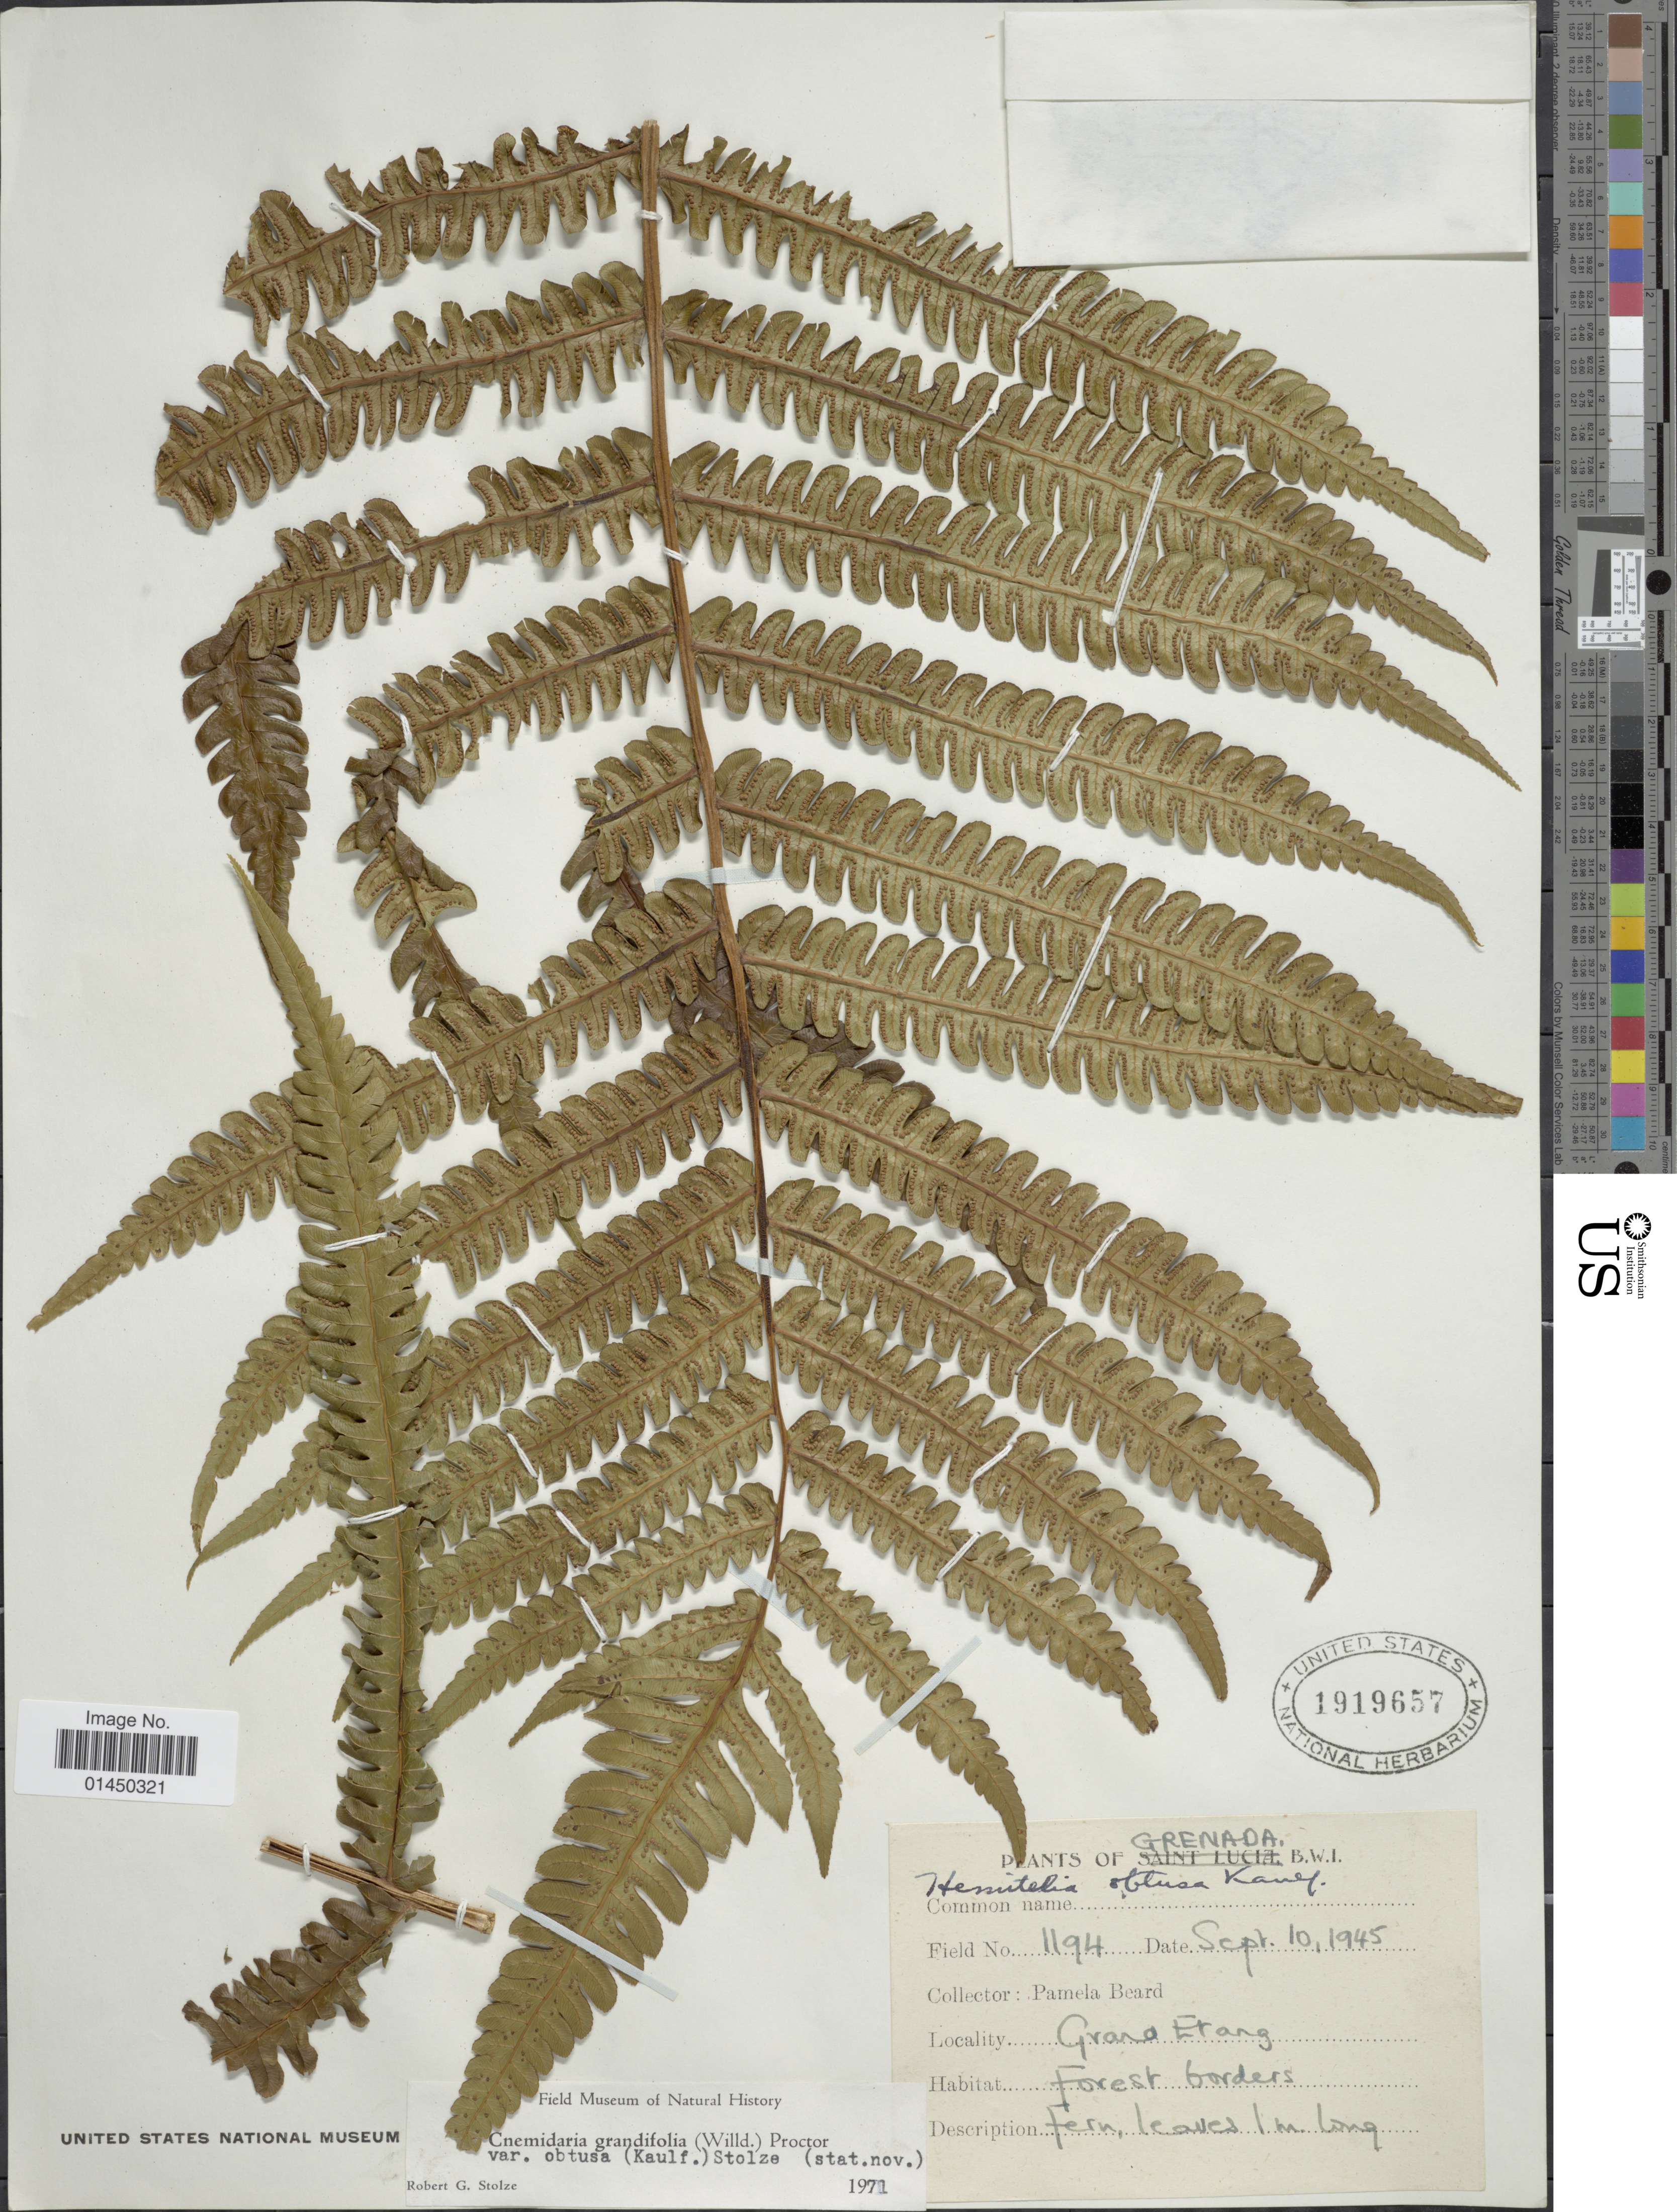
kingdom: Plantae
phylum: Tracheophyta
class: Polypodiopsida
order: Cyatheales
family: Cyatheaceae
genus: Cyathea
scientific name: Cyathea grandifolia var. obtusa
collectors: P. Beard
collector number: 1194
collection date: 1945-09-10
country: Grenada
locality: Grand Etang, forest borders.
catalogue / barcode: US 1919657